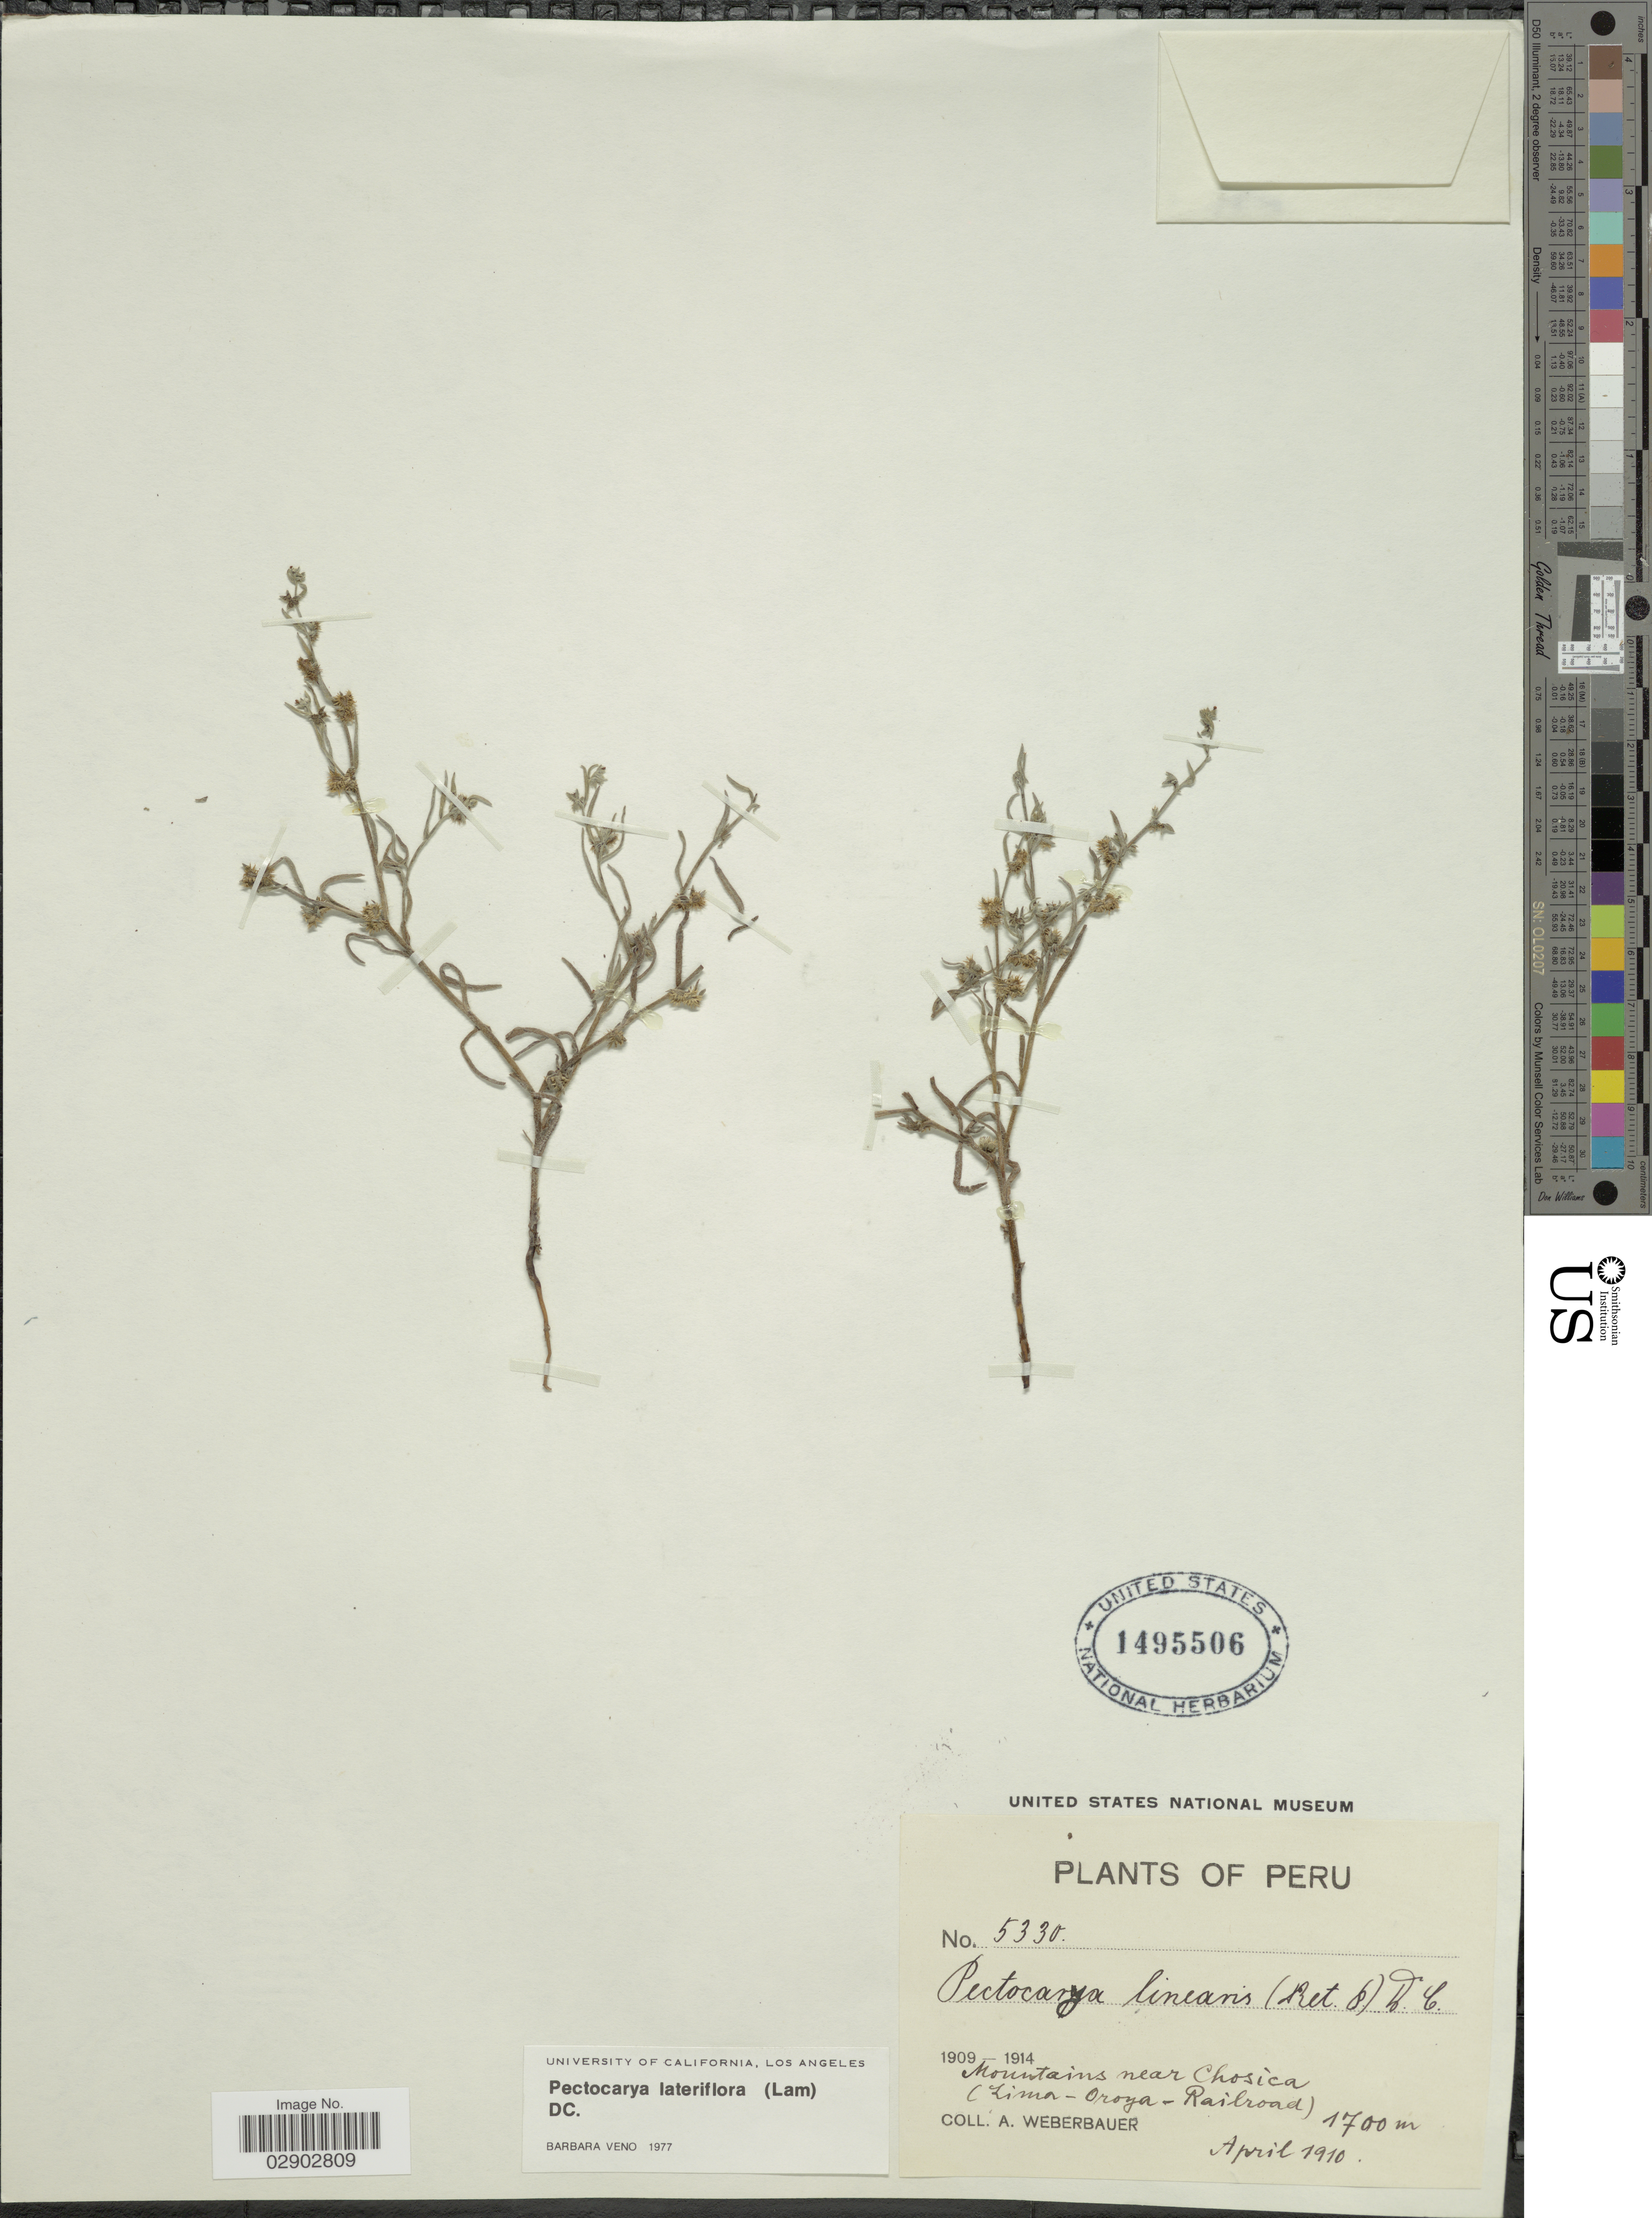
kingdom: Plantae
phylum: Tracheophyta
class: Magnoliopsida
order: Boraginales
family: Boraginaceae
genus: Pectocarya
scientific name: Pectocarya linearis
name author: (Ruiz & Pav.) DC.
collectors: A. Weberbauer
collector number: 5330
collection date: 1910-04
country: Peru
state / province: Lima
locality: Mountains near Chosica (Lima-Oroya-Railroad).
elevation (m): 1700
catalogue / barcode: US 1495506